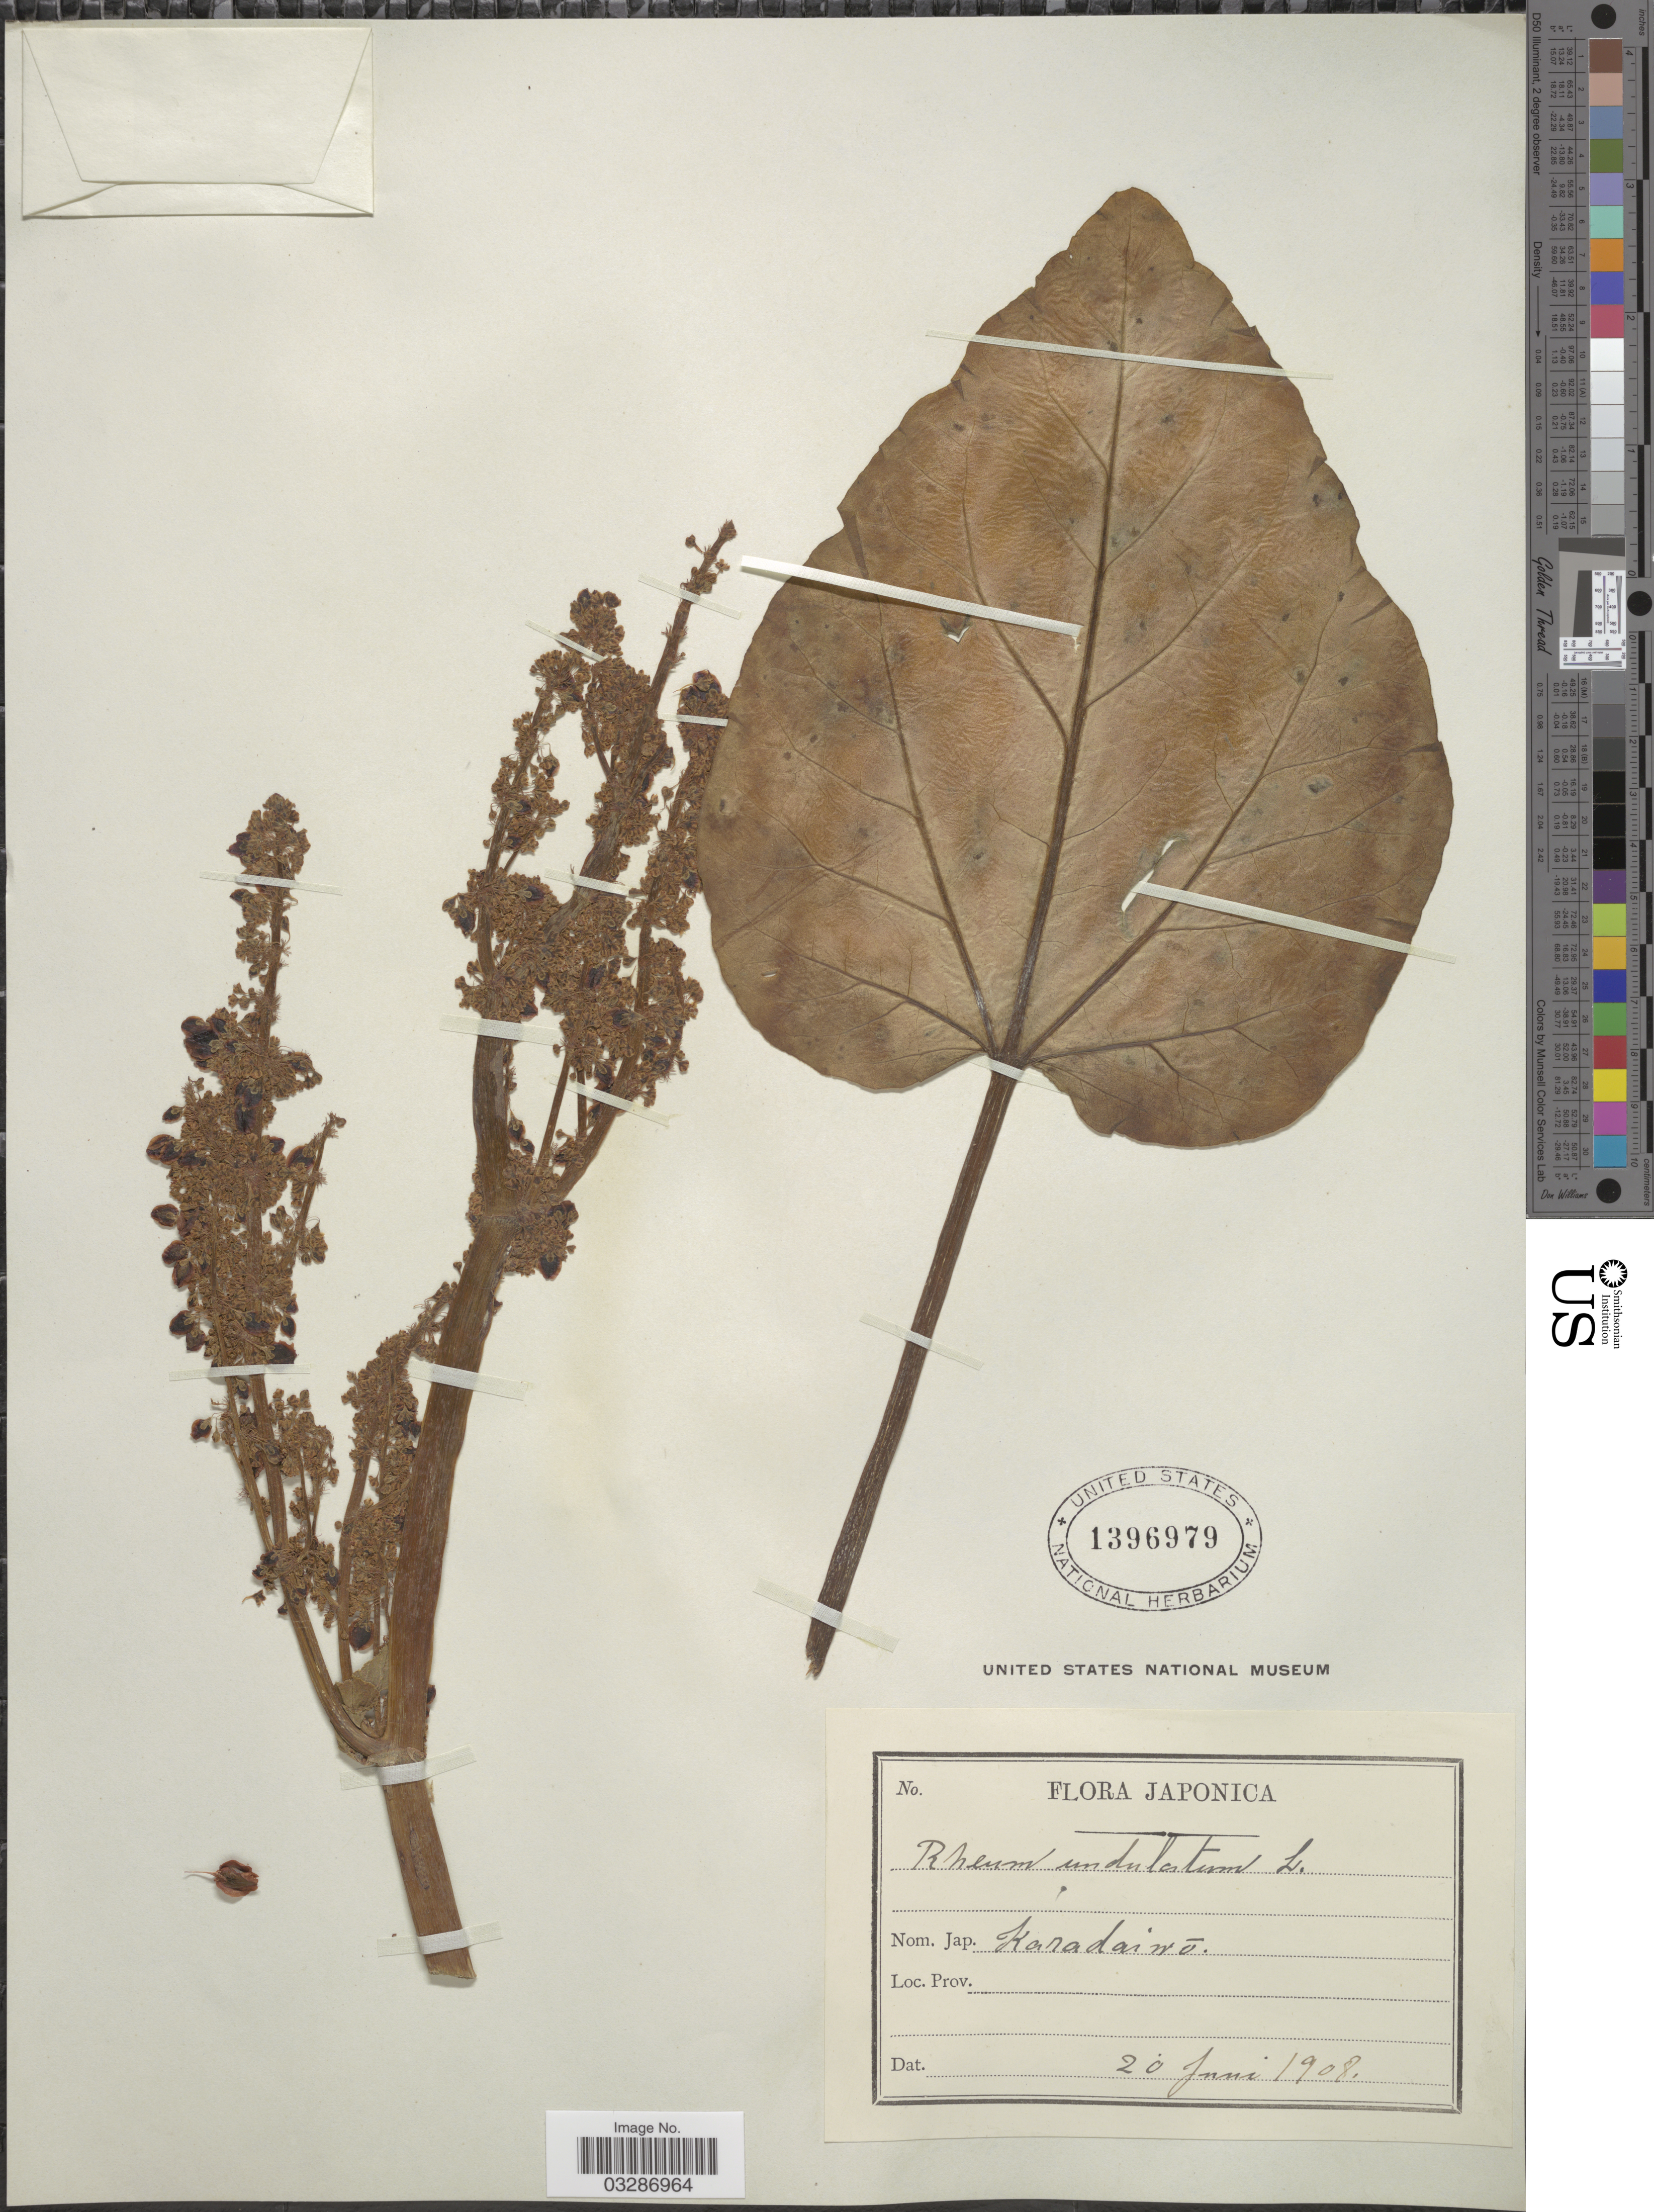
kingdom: Plantae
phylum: Tracheophyta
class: Magnoliopsida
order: Caryophyllales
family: Polygonaceae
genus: Rheum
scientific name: Rheum undulatum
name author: L.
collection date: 1908-06-20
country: Japan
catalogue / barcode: US 1396979